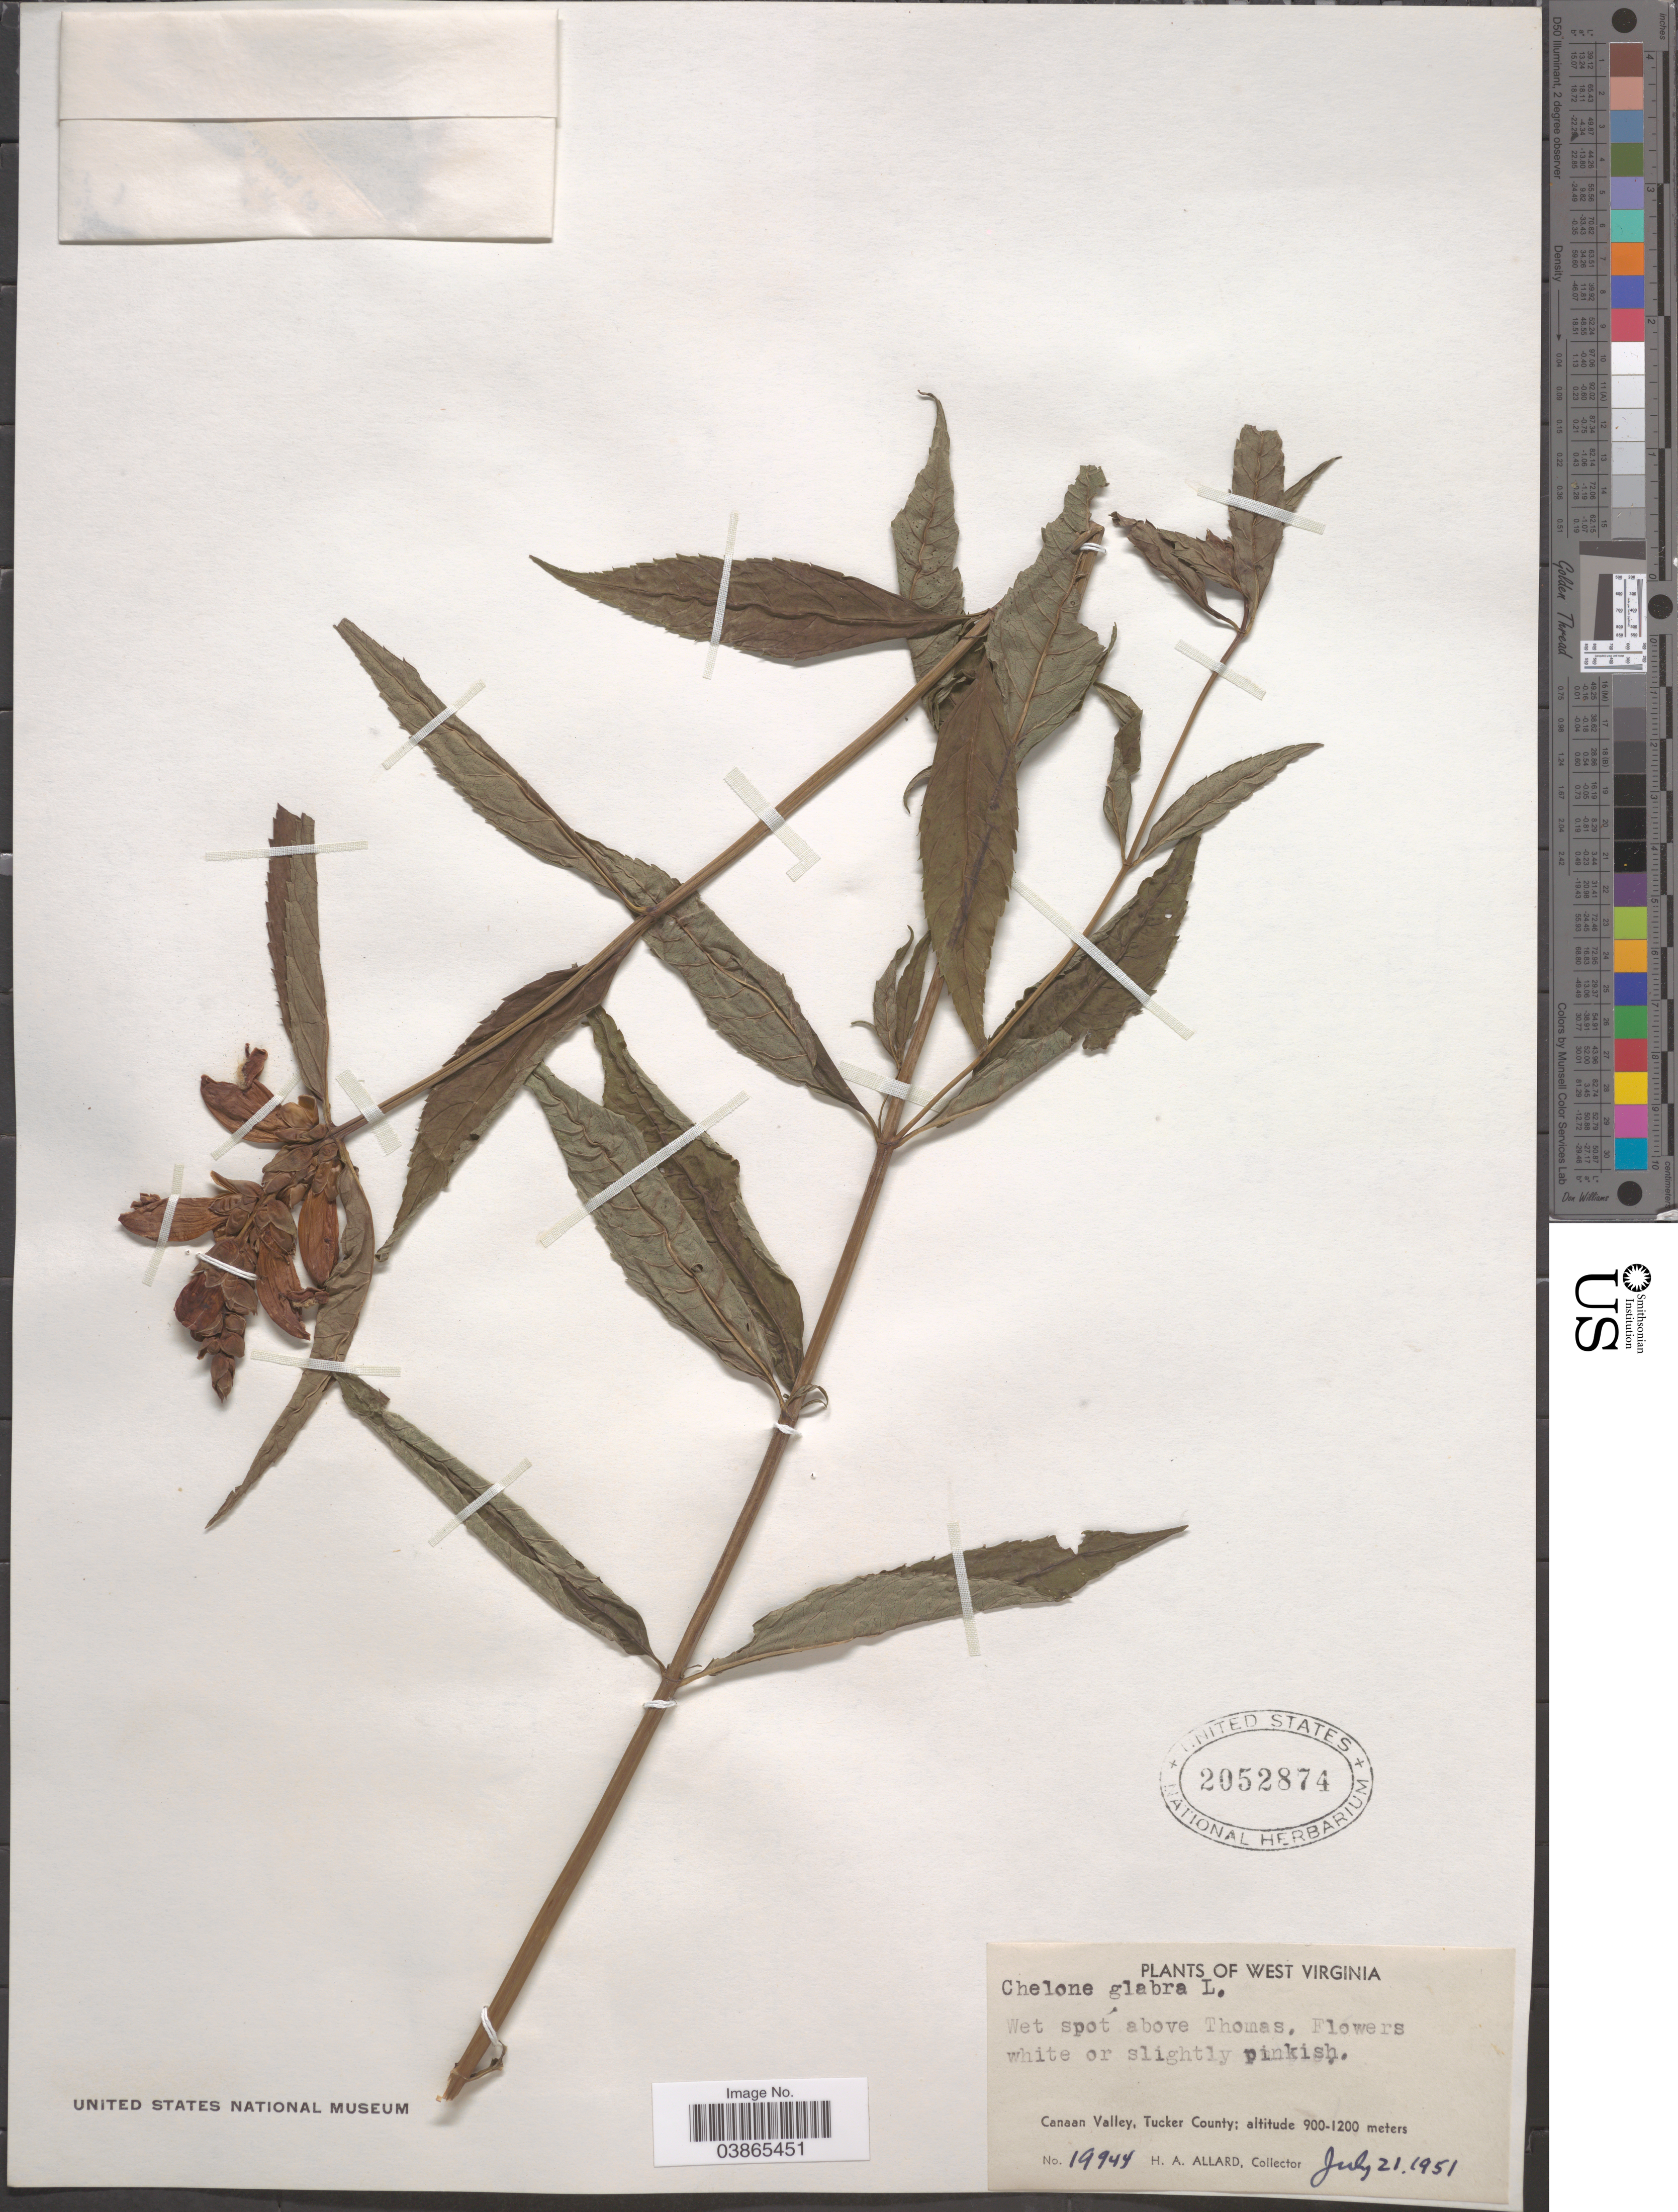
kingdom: Plantae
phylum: Tracheophyta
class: Magnoliopsida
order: Lamiales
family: Plantaginaceae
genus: Chelone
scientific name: Chelone glabra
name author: L.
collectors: H. A. Allard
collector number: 19944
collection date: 1951-07-21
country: United States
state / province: West Virginia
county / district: Tucker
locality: Wet spot above Thomas. Canaan Valley, Tucker County.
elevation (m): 900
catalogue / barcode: US 2052874